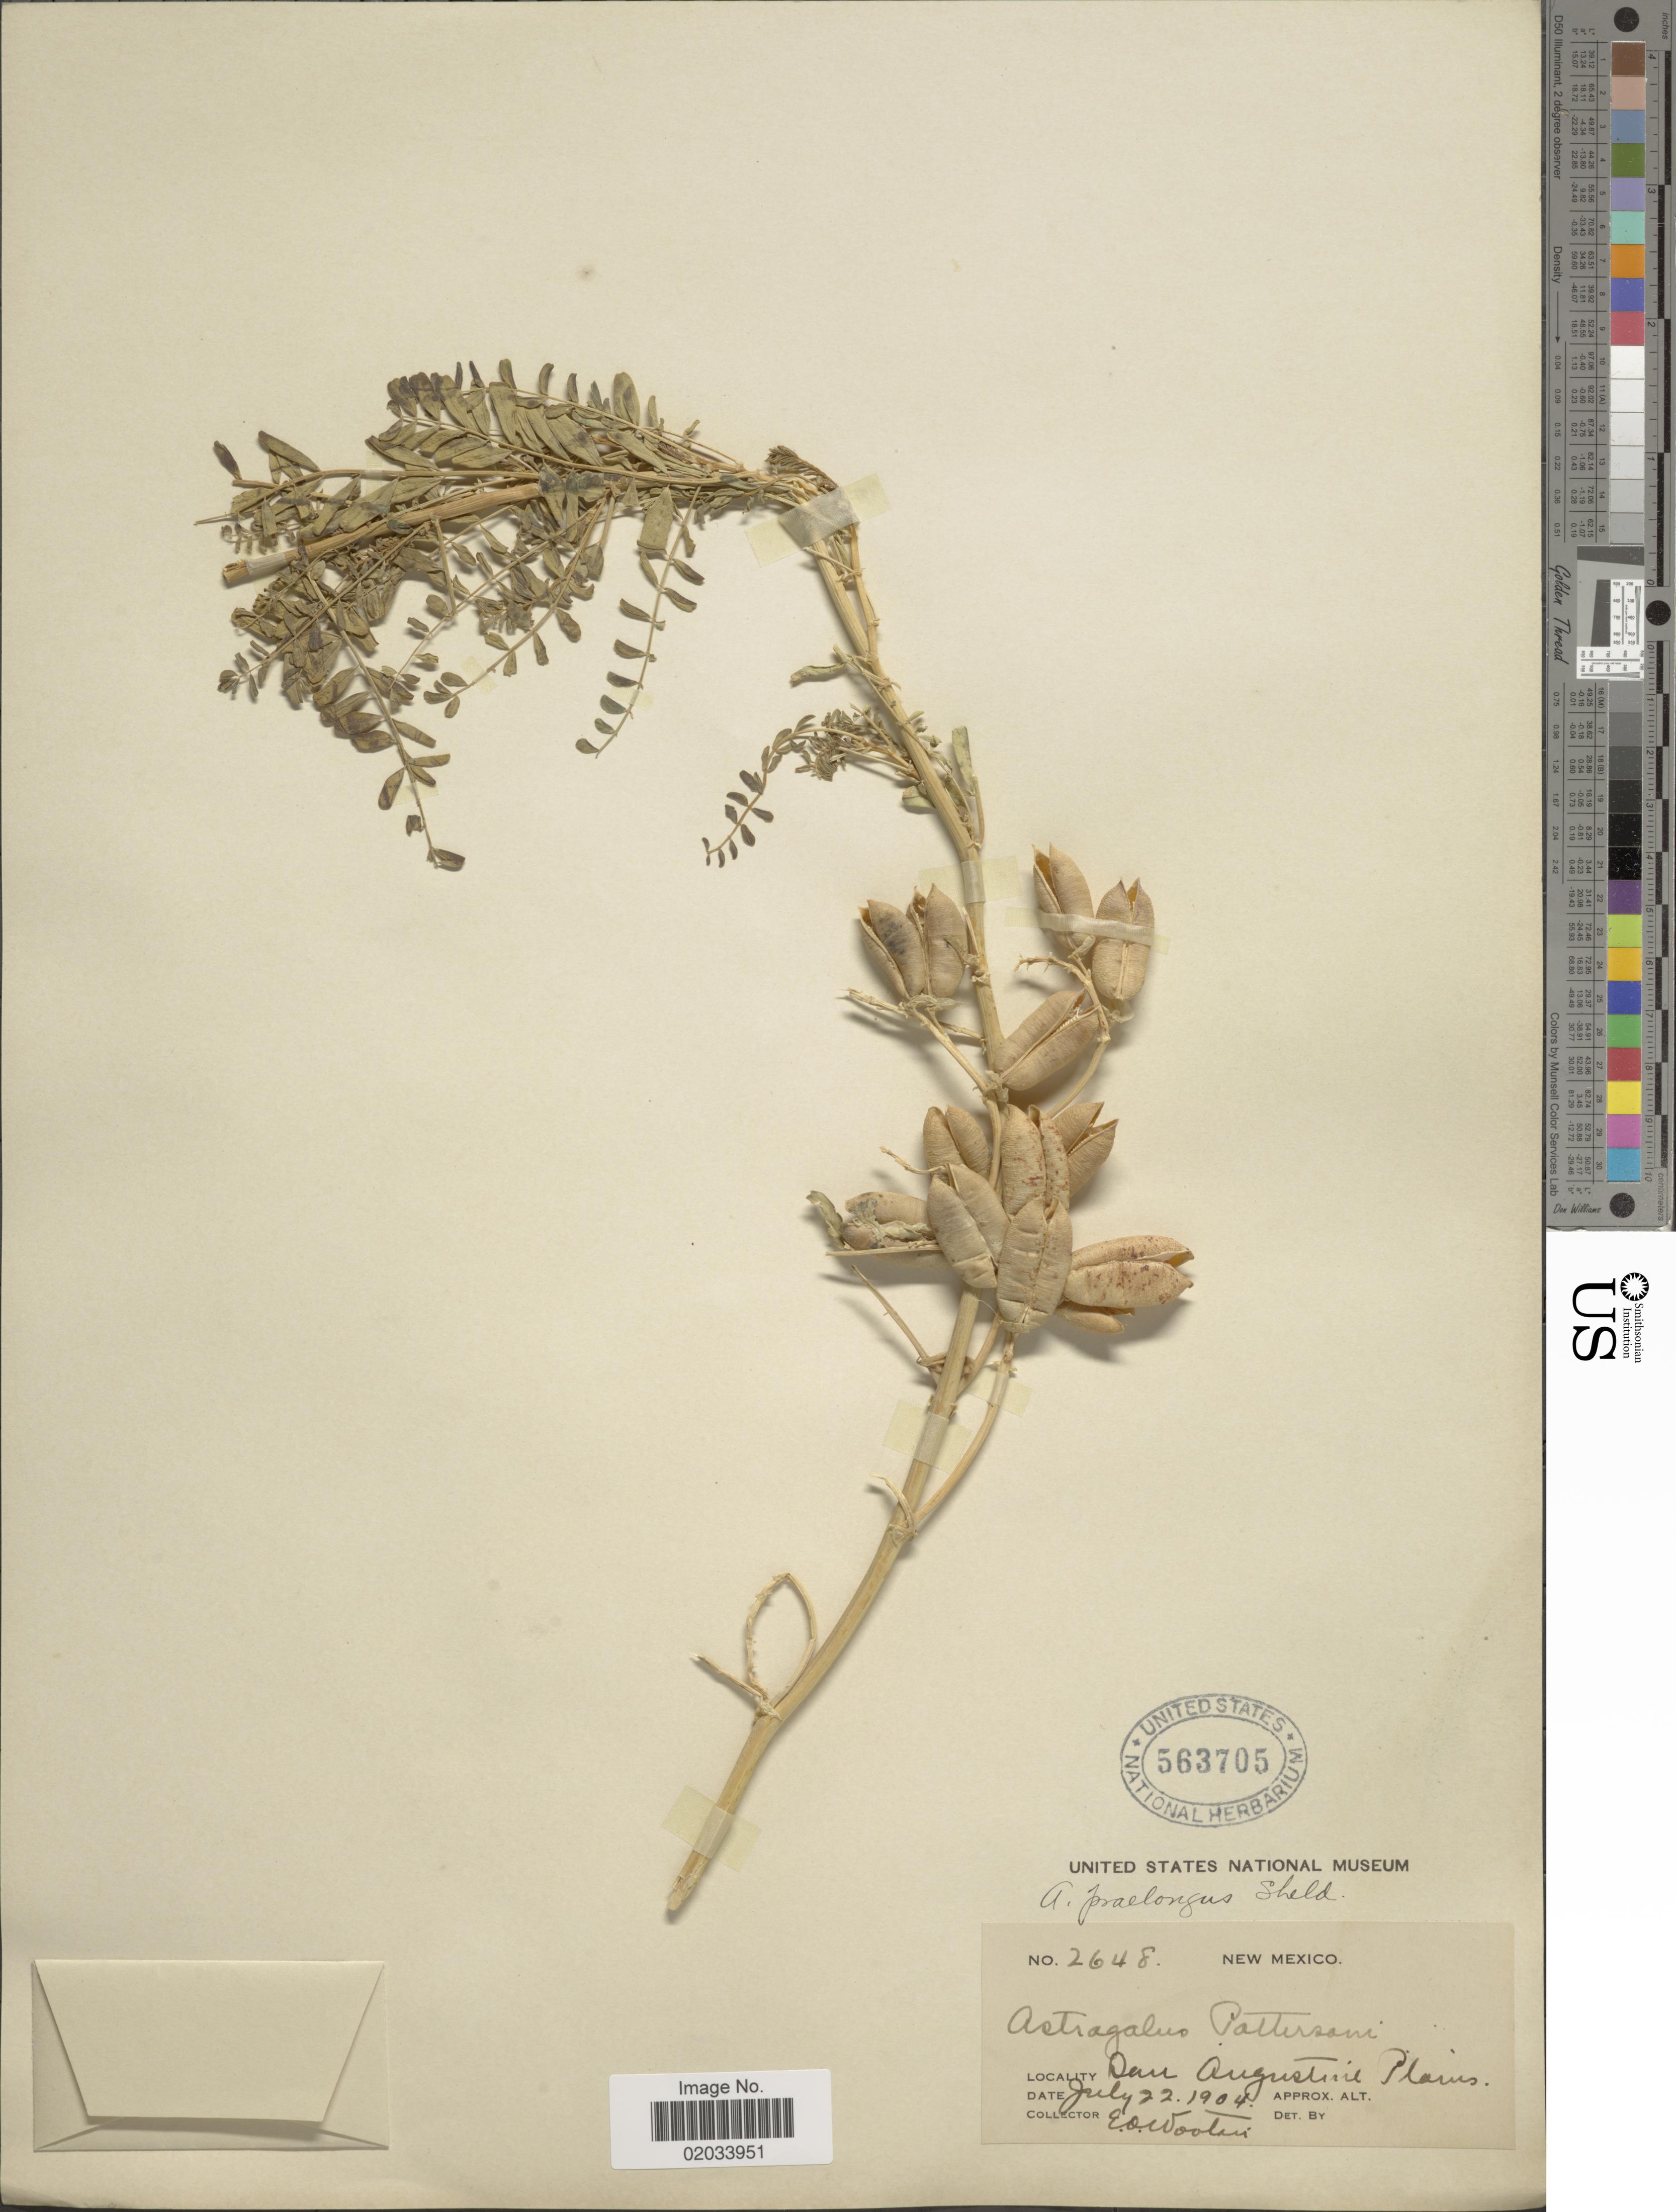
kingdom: Plantae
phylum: Tracheophyta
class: Magnoliopsida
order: Fabales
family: Fabaceae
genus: Astragalus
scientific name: Astragalus praelongus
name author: E. Sheld.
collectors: E. O. Wooton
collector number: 2648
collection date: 1904-07-22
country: United States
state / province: New Mexico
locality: San Augustine (Agustin) Plains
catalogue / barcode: US 563705